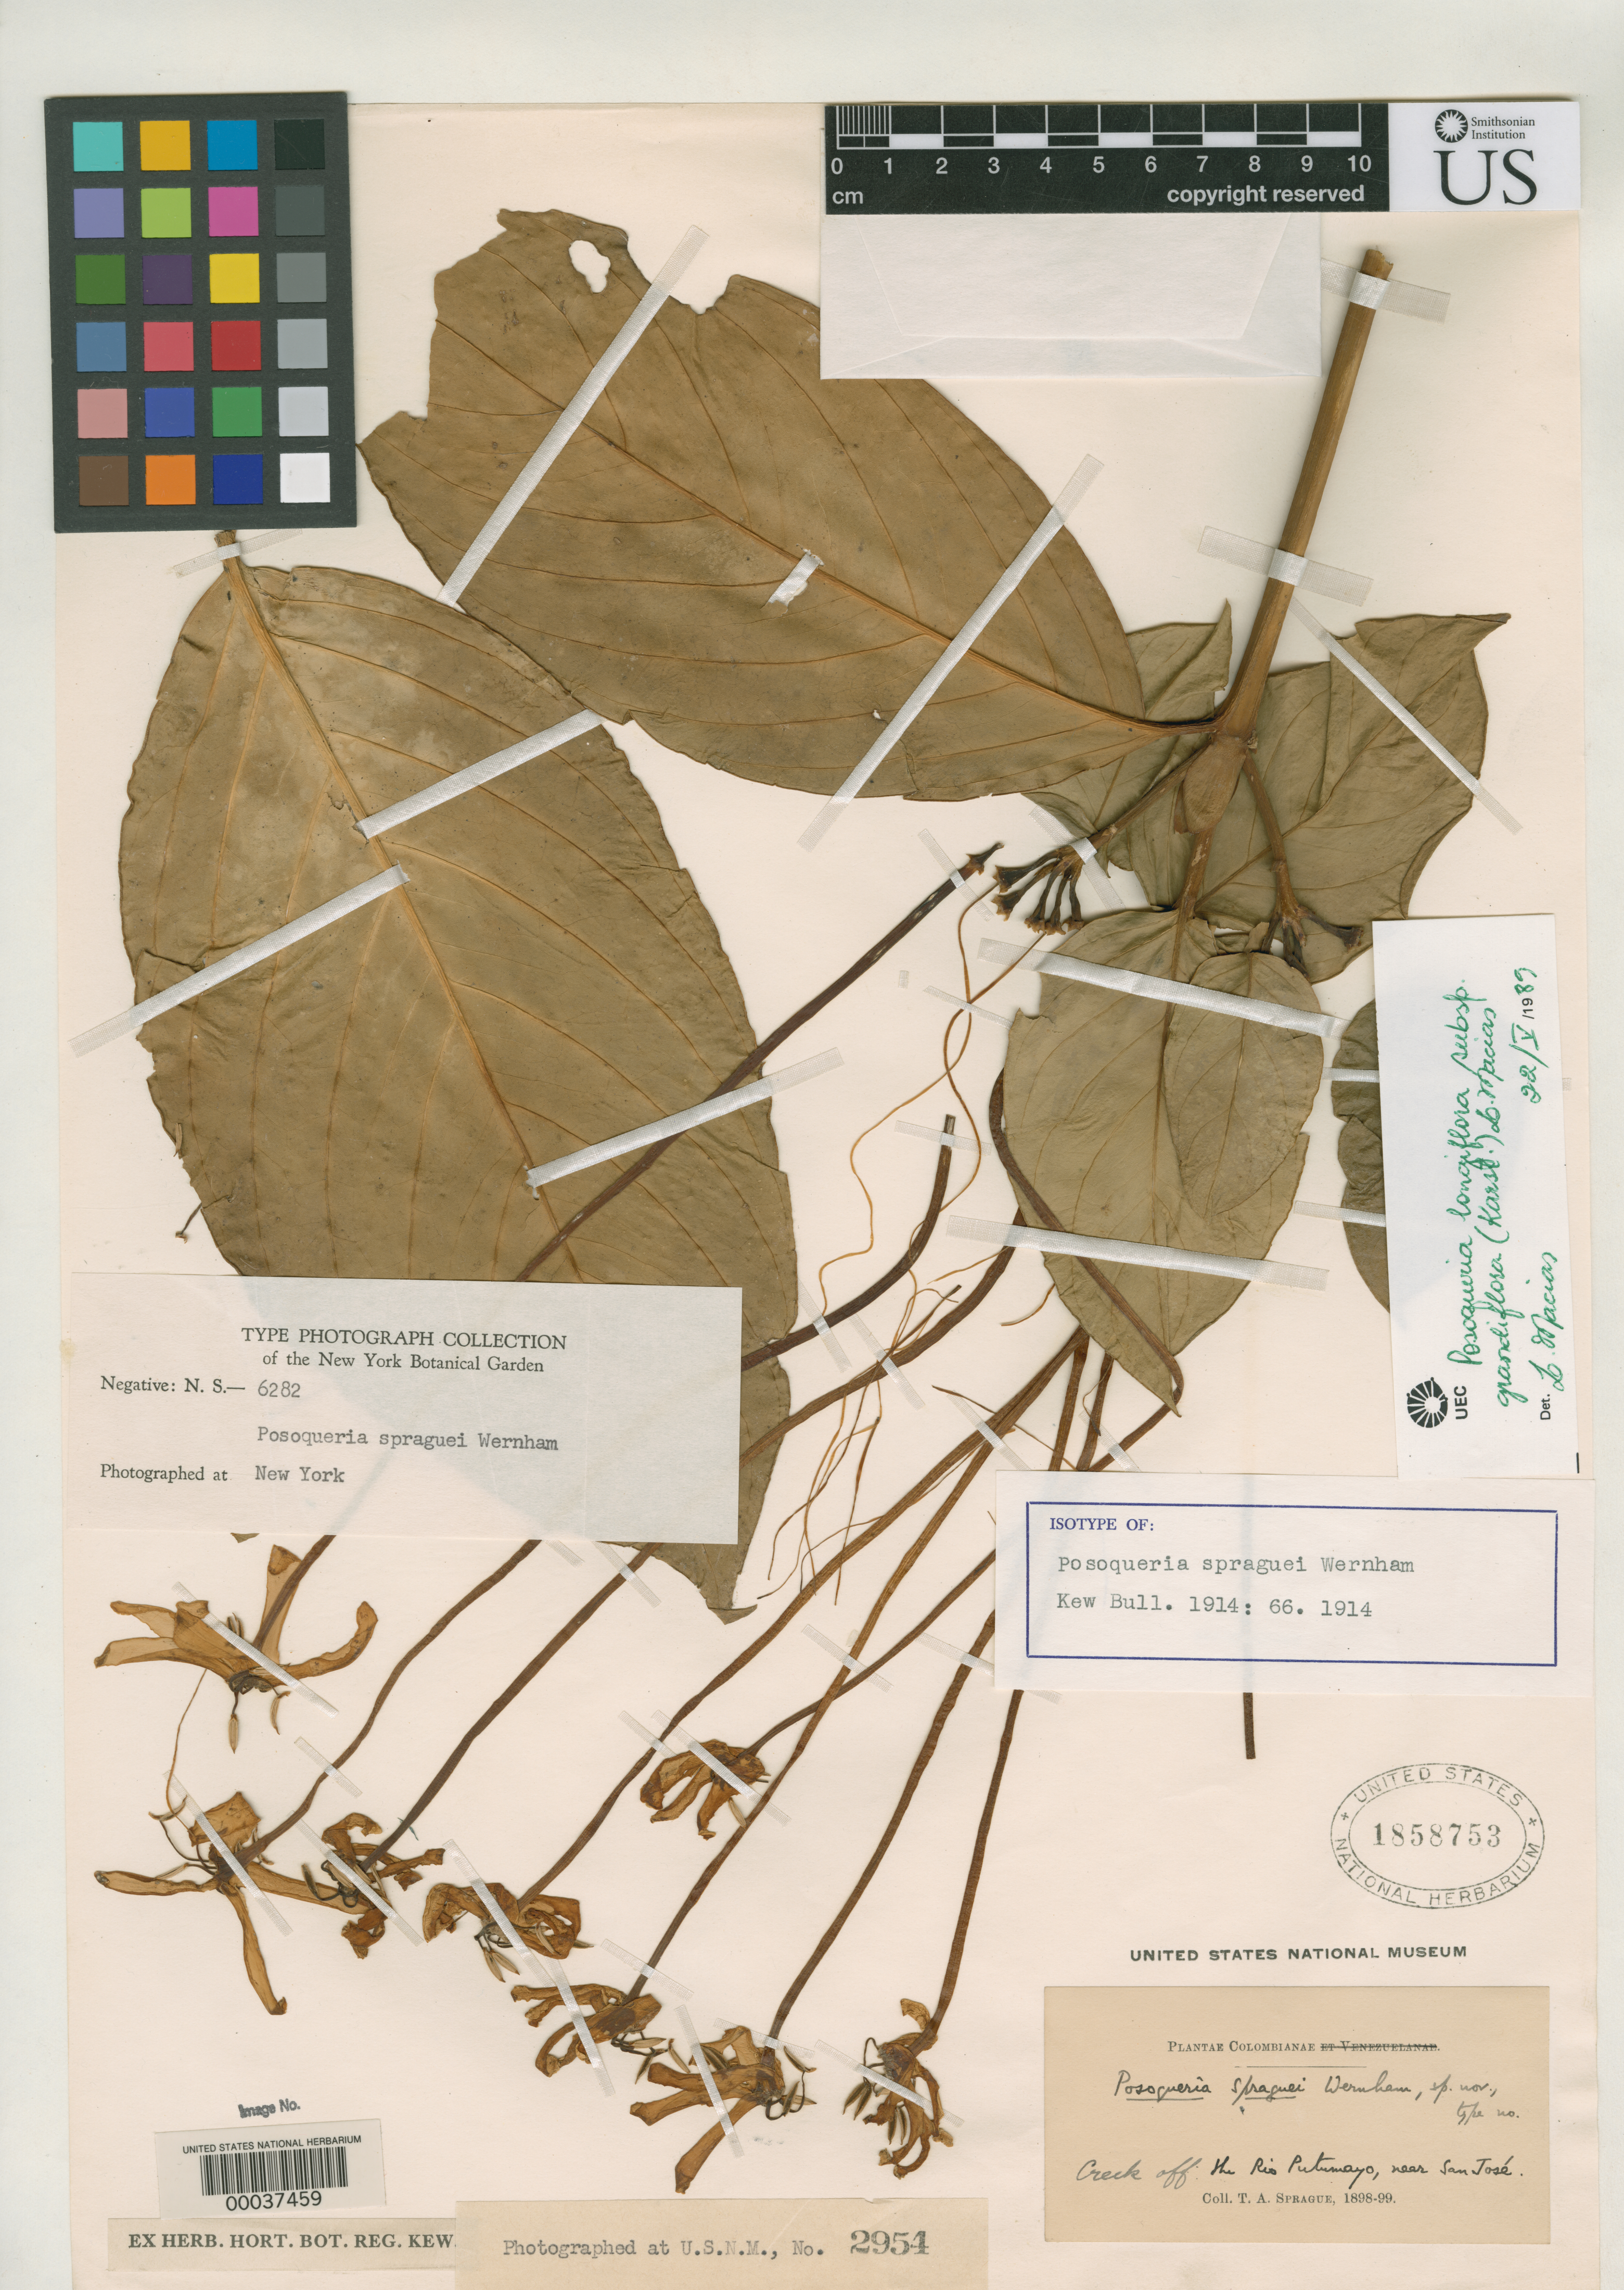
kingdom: Plantae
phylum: Tracheophyta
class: Magnoliopsida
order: Gentianales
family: Rubiaceae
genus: Posoqueria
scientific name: Posoqueria spraguei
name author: Wernham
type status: Isotype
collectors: T. A. Sprague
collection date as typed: Aug 1899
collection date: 1899-08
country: Colombia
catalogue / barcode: US 1858753